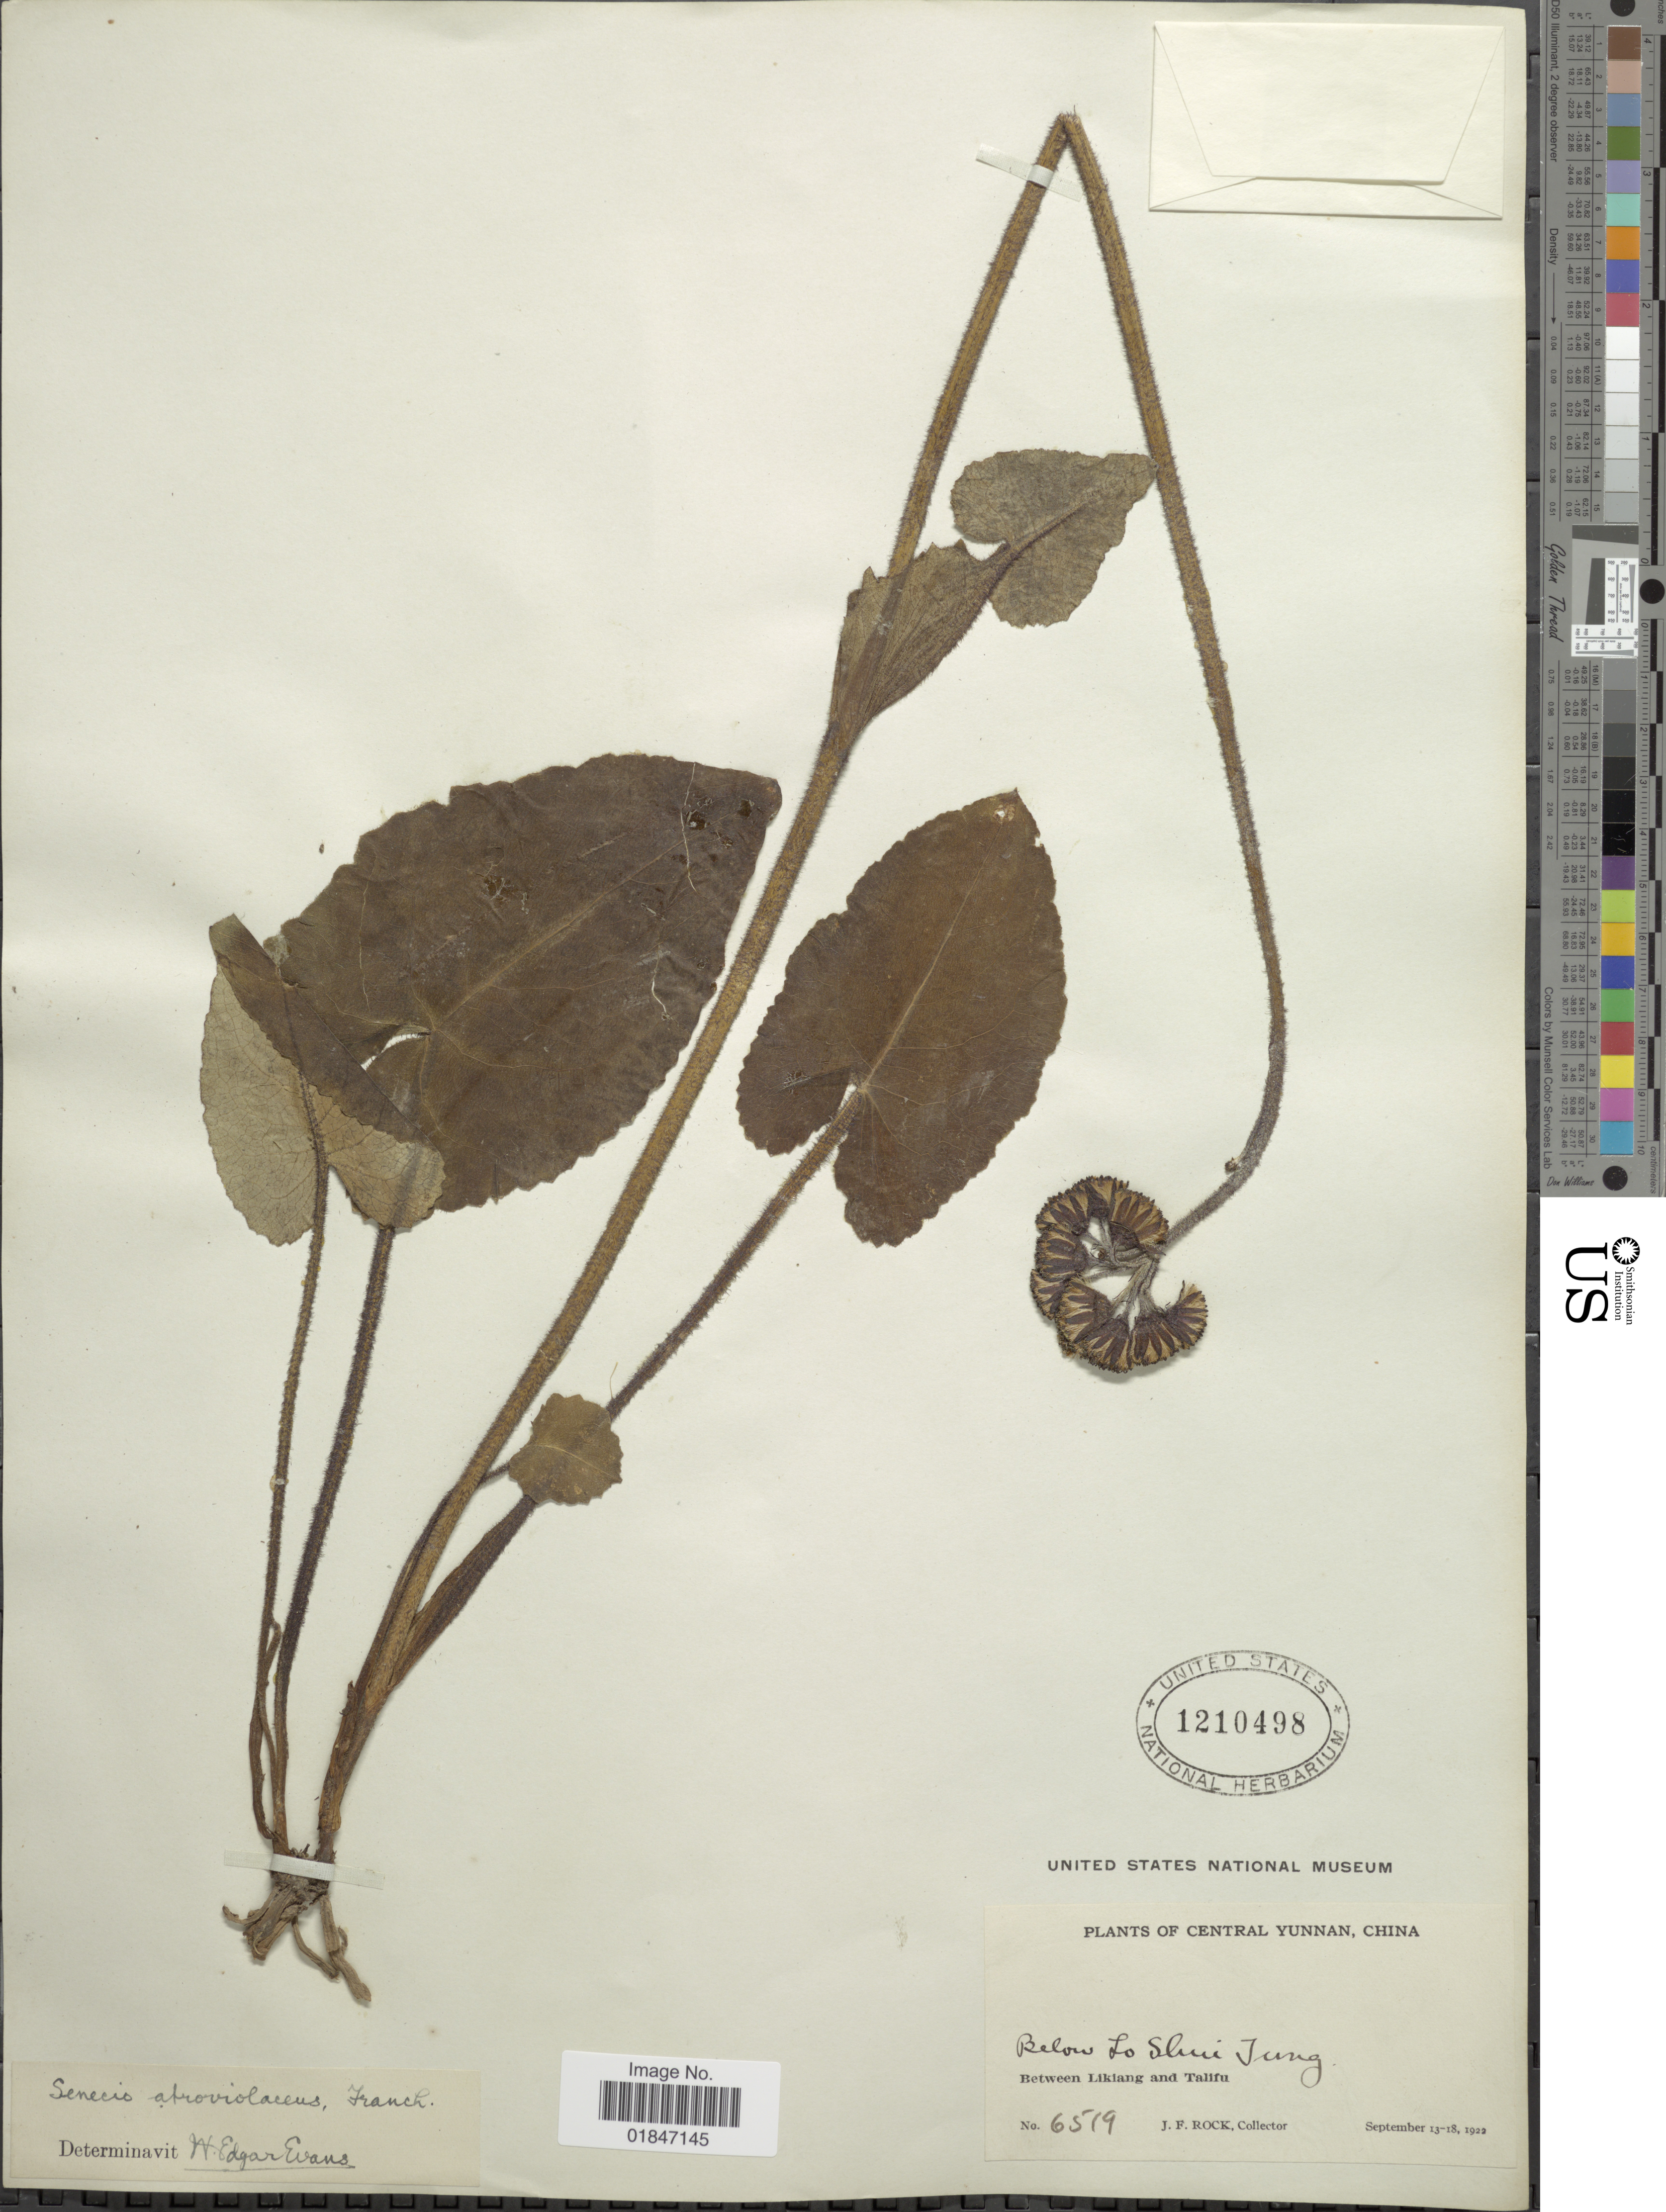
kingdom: Plantae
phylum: Tracheophyta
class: Magnoliopsida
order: Asterales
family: Asteraceae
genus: Ligularia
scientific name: Ligularia atroviolacea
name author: (Franch.) Hand.-Mazz.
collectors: J. Rock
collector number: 6519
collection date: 1922-09-13/1922-09-18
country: China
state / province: Yunnan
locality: Central Yunnan, China. Between Likiang and Taifu. Below Lo Shui Jung.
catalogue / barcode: US 1210498